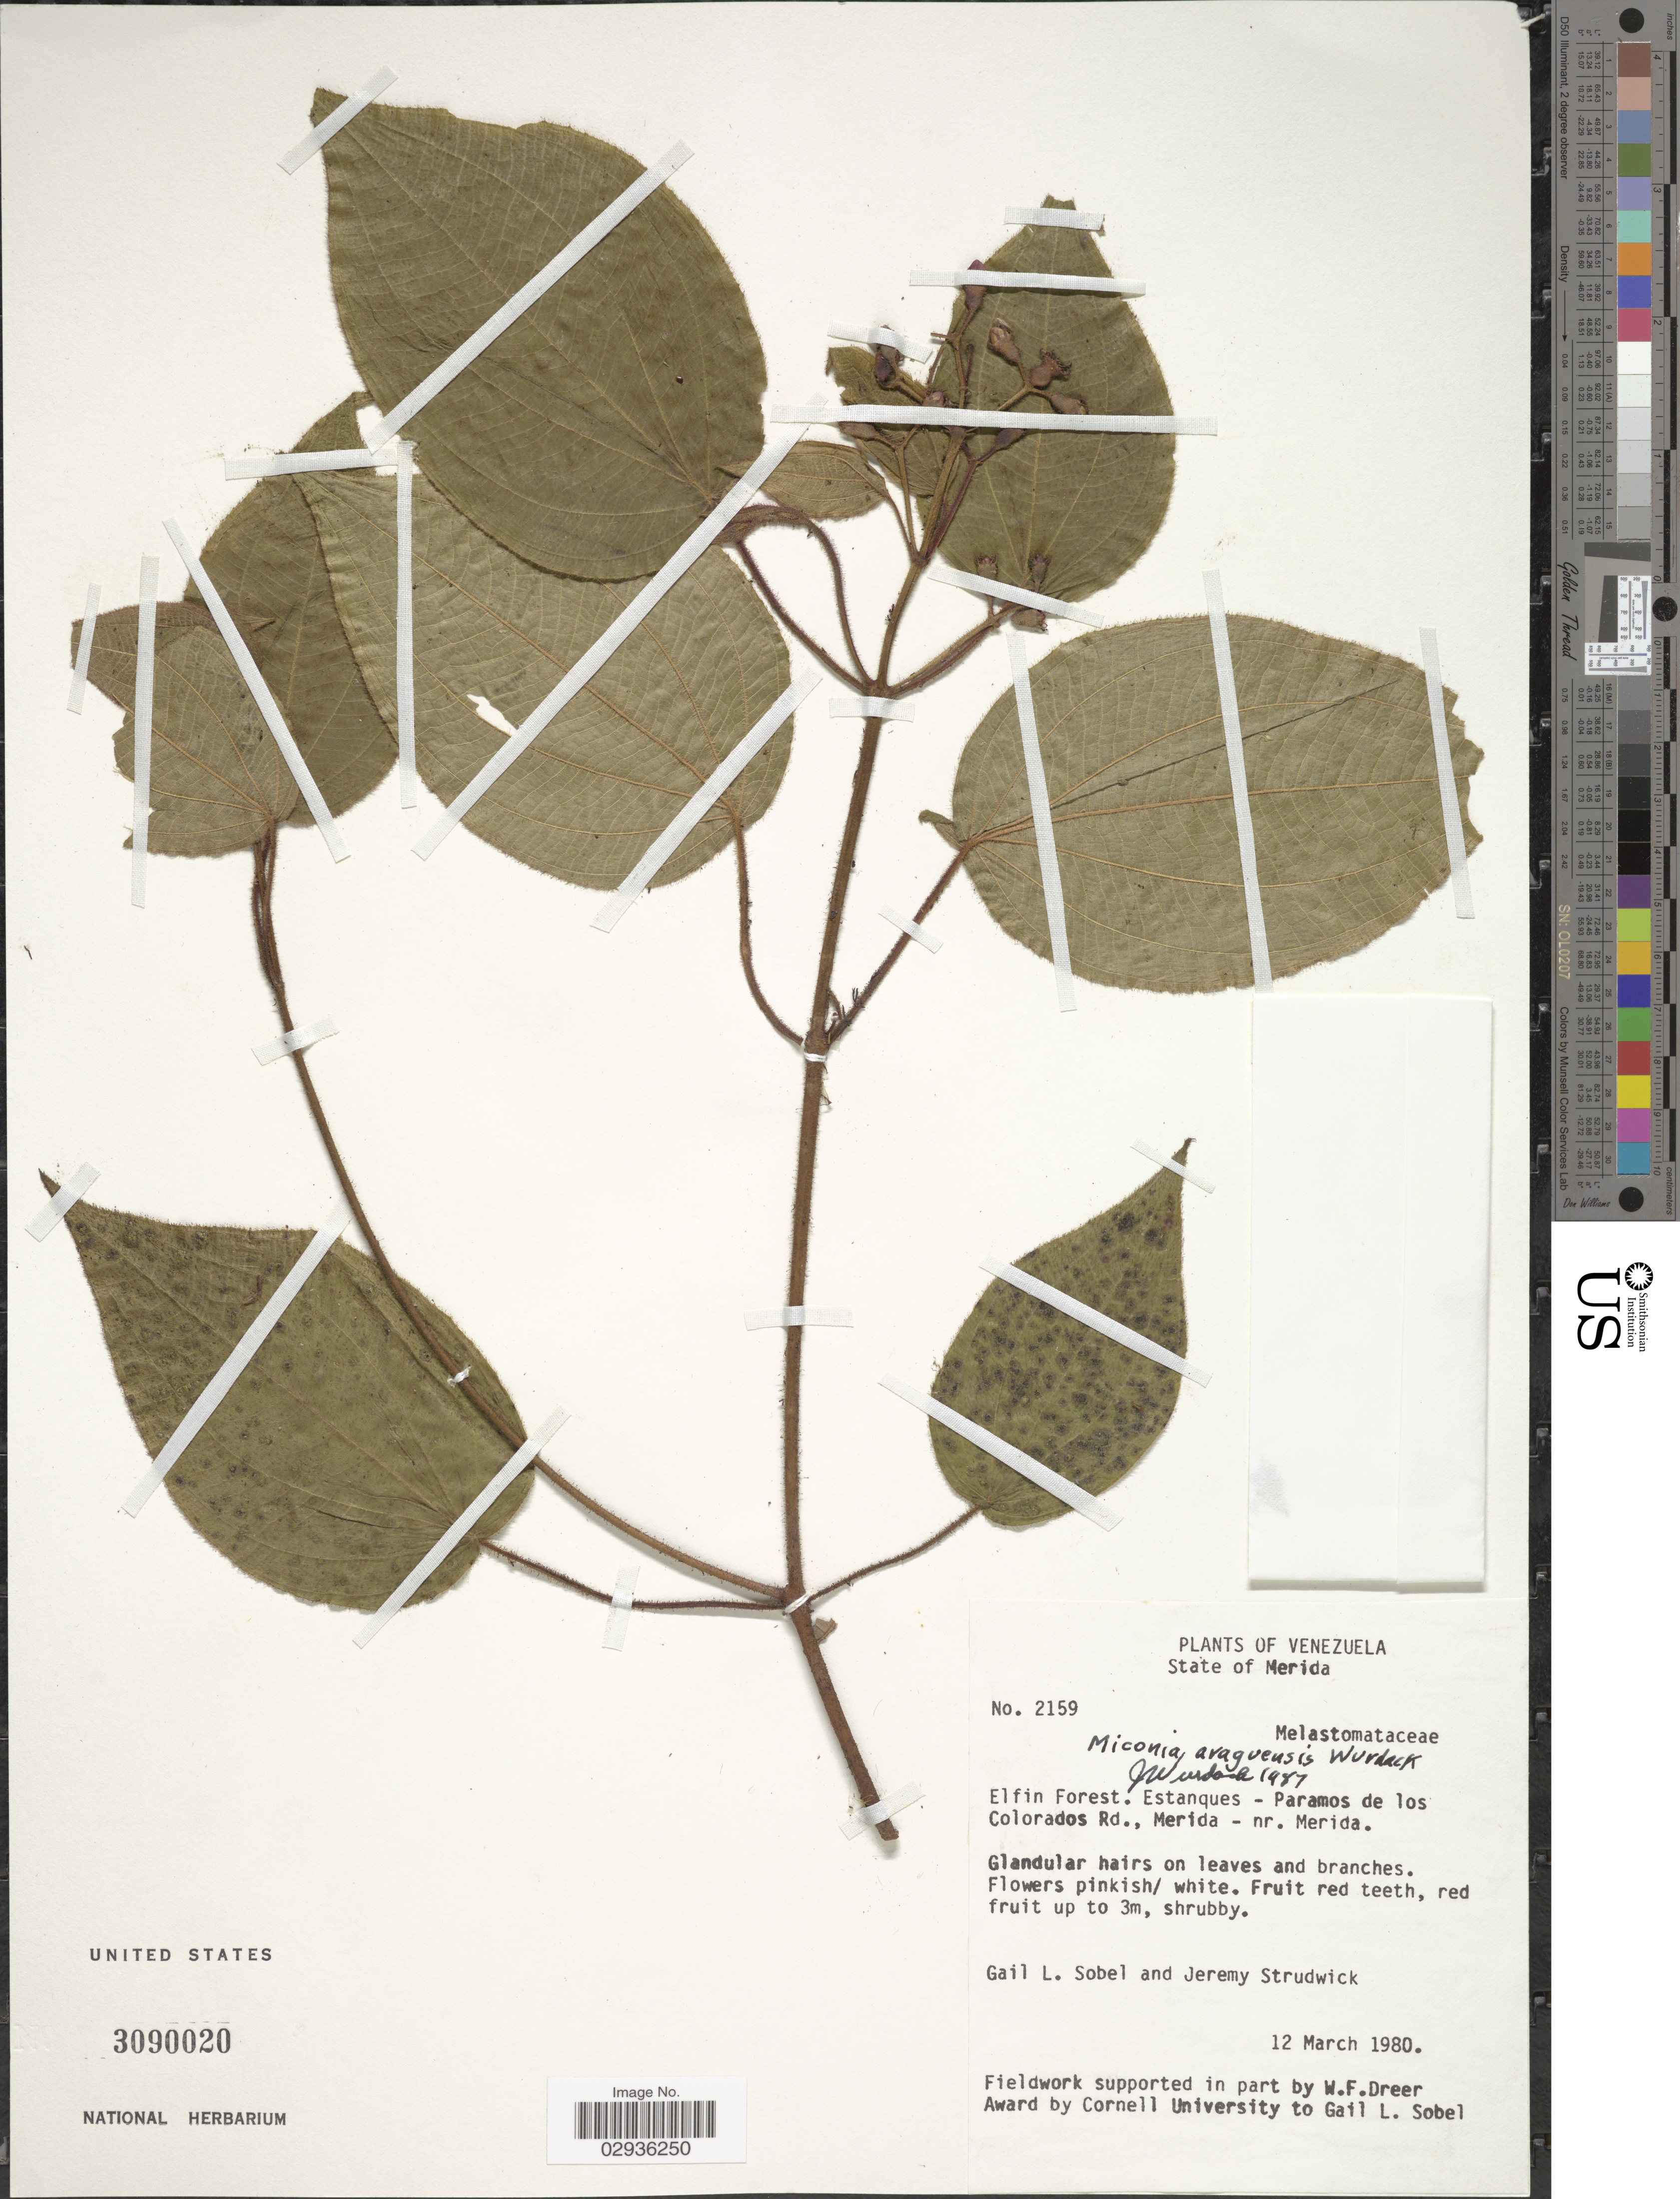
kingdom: Plantae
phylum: Tracheophyta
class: Magnoliopsida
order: Myrtales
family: Melastomataceae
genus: Miconia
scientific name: Miconia araguensis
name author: Wurdack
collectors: G. L. Sobel & J. J. Strudwick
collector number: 2159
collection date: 1980-03-12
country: Venezuela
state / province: Mérida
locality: Elfin Forest. Estanques- Paramos de los Colorados Rd., Merida -nr. Merida.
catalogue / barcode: US 3090020